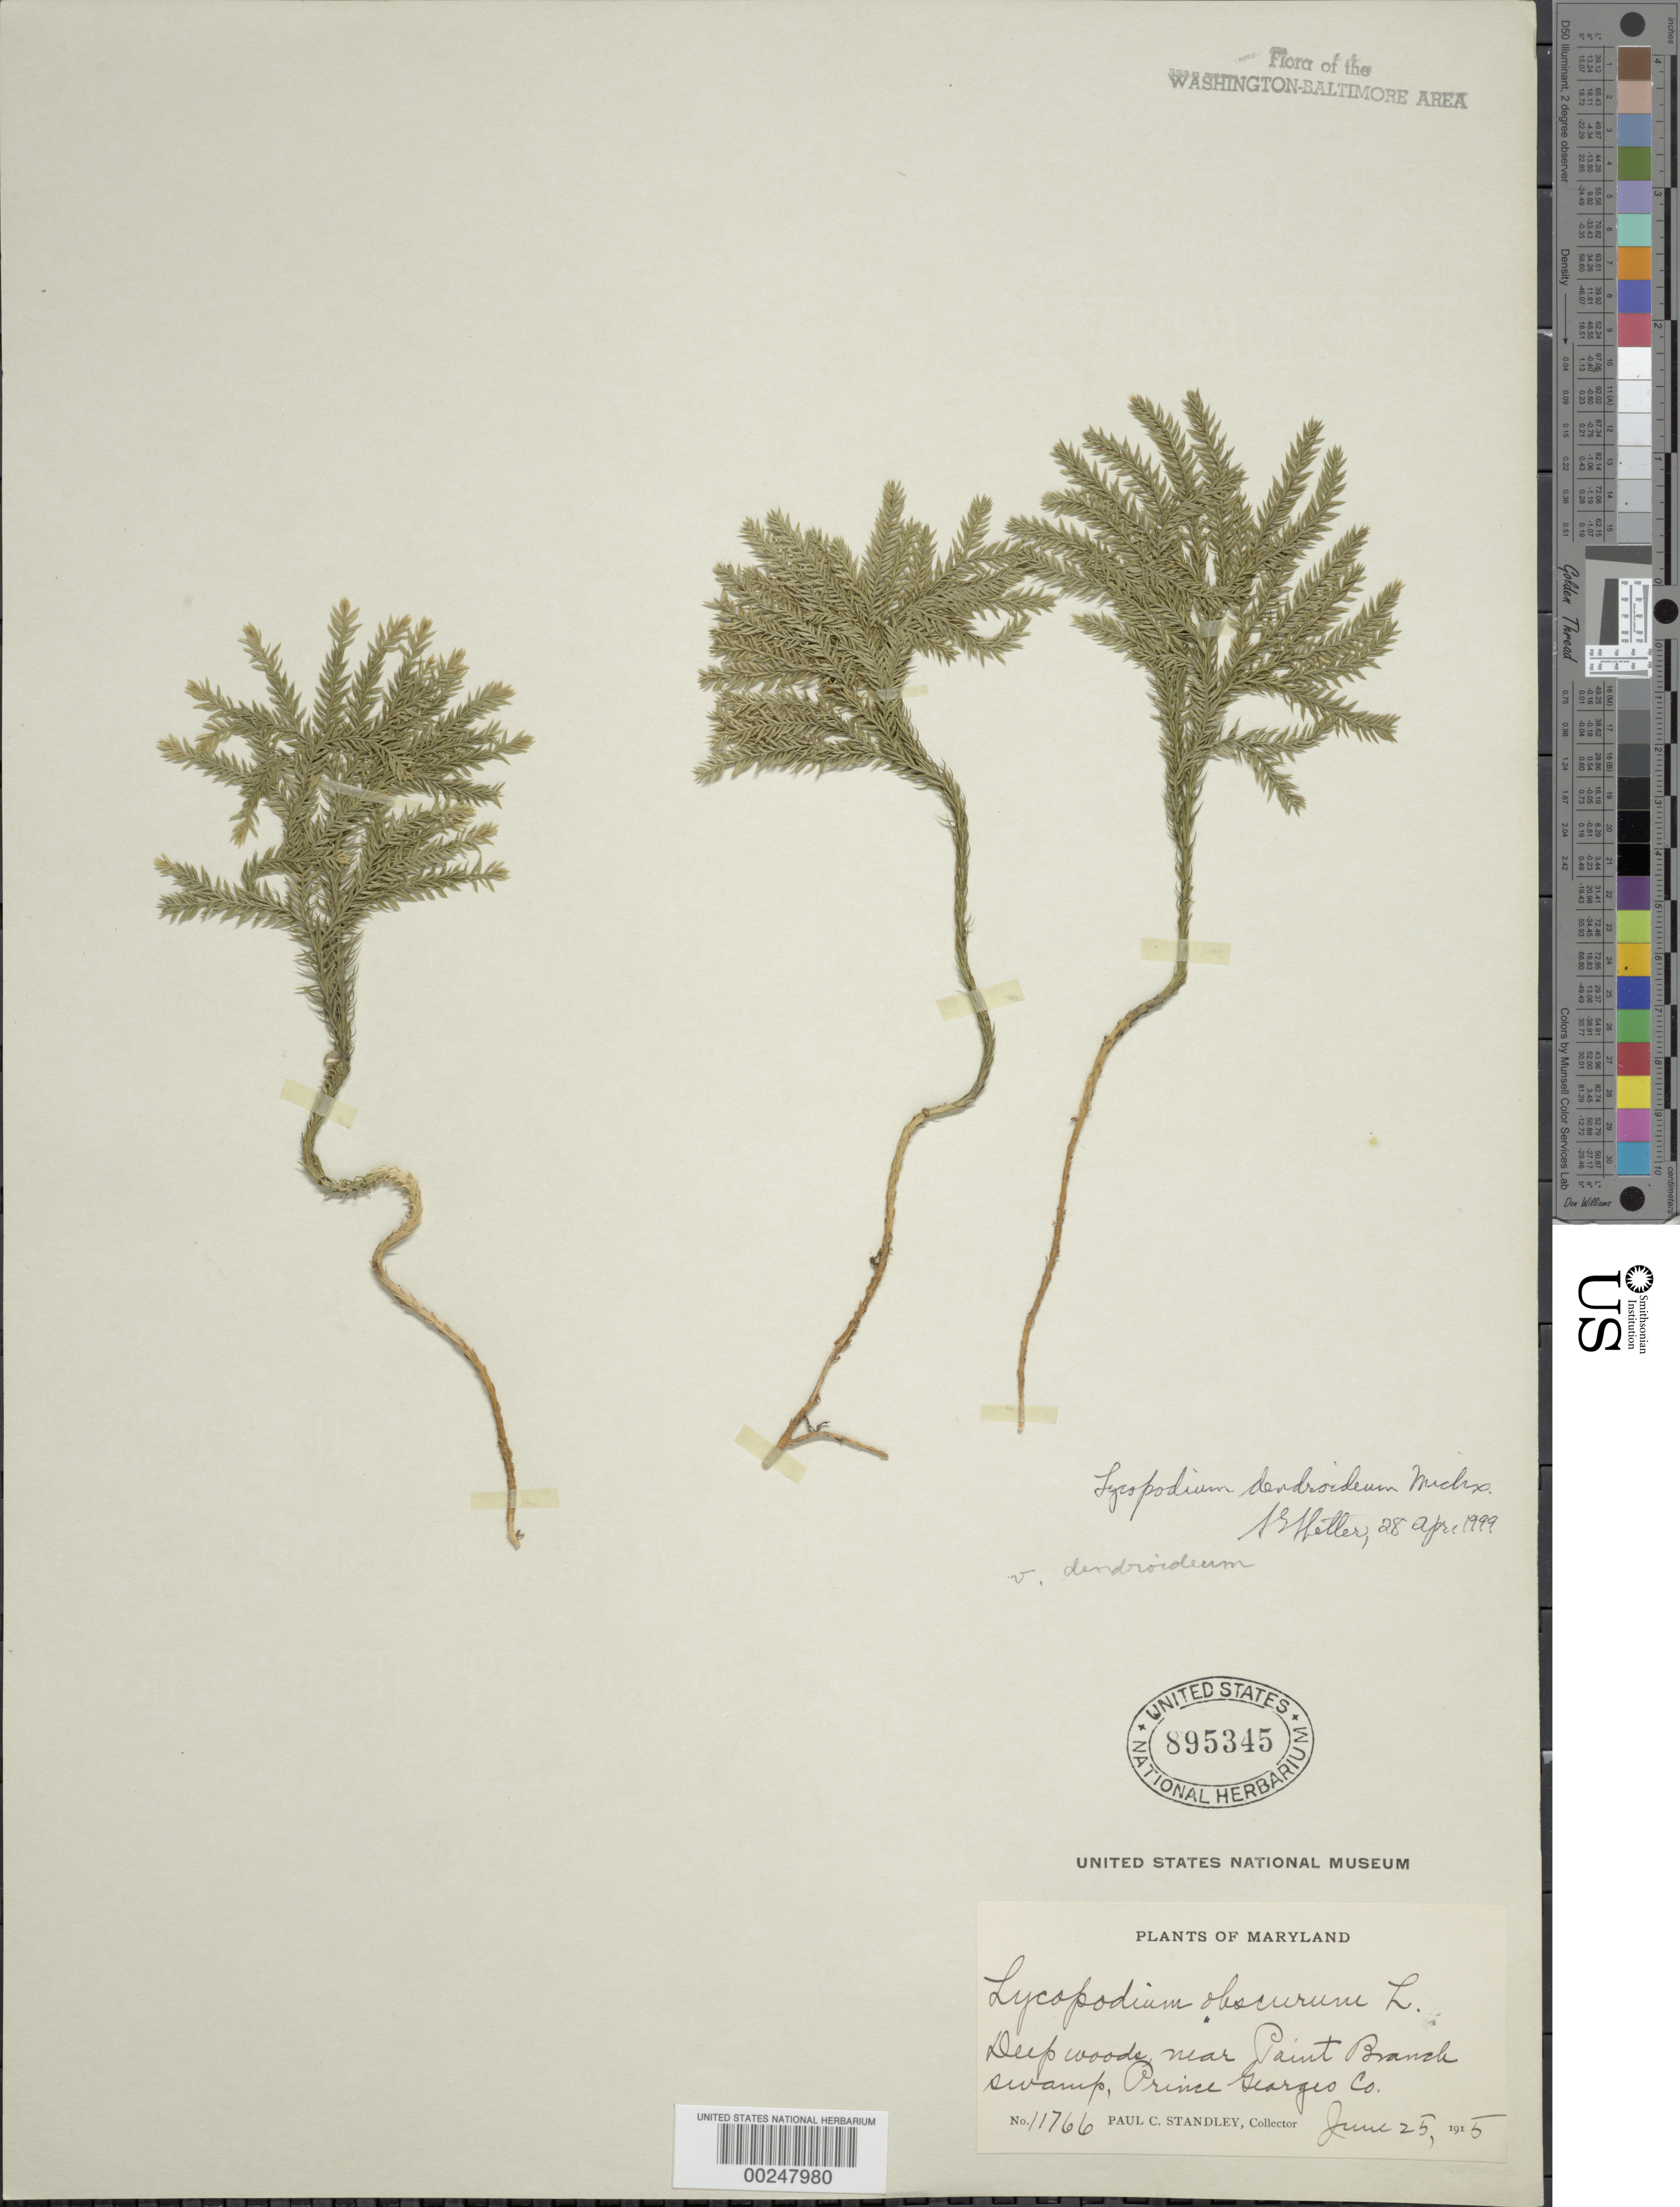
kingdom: Plantae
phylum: Tracheophyta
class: Lycopodiopsida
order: Lycopodiales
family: Lycopodiaceae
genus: Dendrolycopodium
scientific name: Dendrolycopodium dendroideum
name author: (Michx.) A. Haines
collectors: P. C. Standley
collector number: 11766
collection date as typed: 25 Jun 1915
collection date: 1915-06-25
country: United States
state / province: Maryland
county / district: Prince George's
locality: Paint Branch swamp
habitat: Deep woods near swamp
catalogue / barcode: US 895345